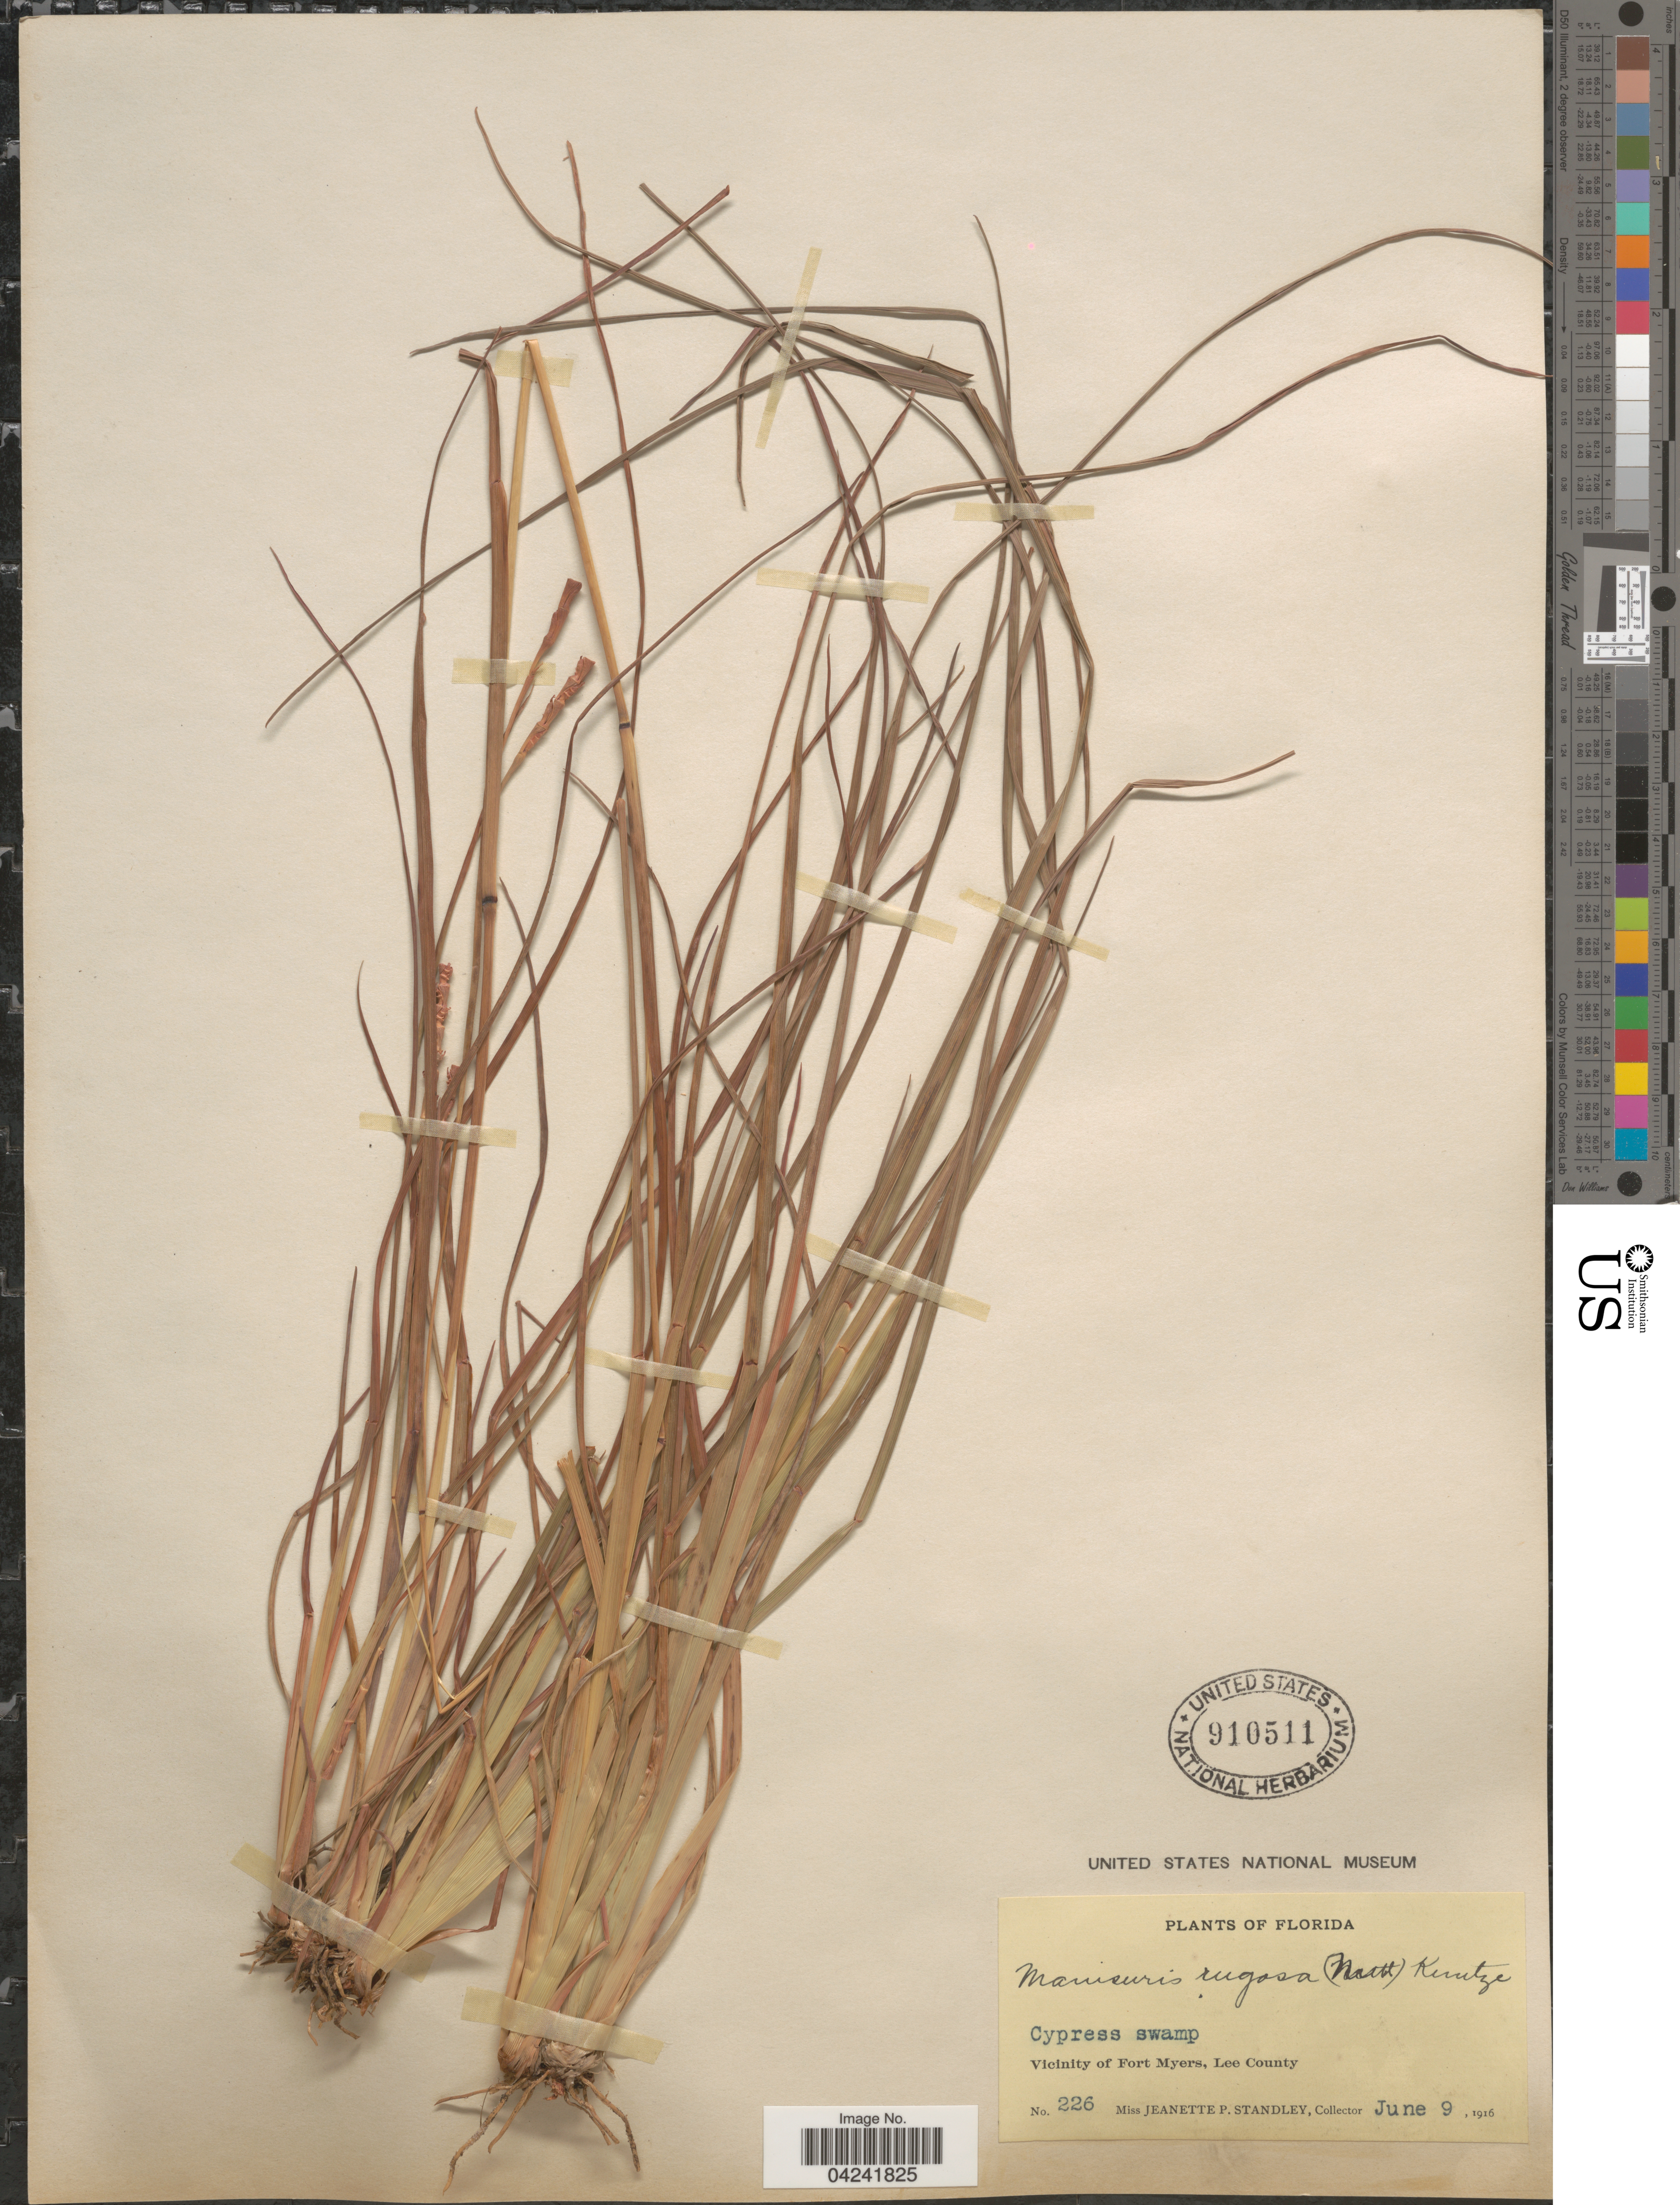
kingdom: Plantae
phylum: Tracheophyta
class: Liliopsida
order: Poales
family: Poaceae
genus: Mnesithea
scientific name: Mnesithea rugosa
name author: (Nutt.) de Koning & Sosef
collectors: J. P. Standley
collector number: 226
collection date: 1916-06-09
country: United States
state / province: Florida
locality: Cypress swamp. Vicinity of Fort Myers, Lee County.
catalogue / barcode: US 910511